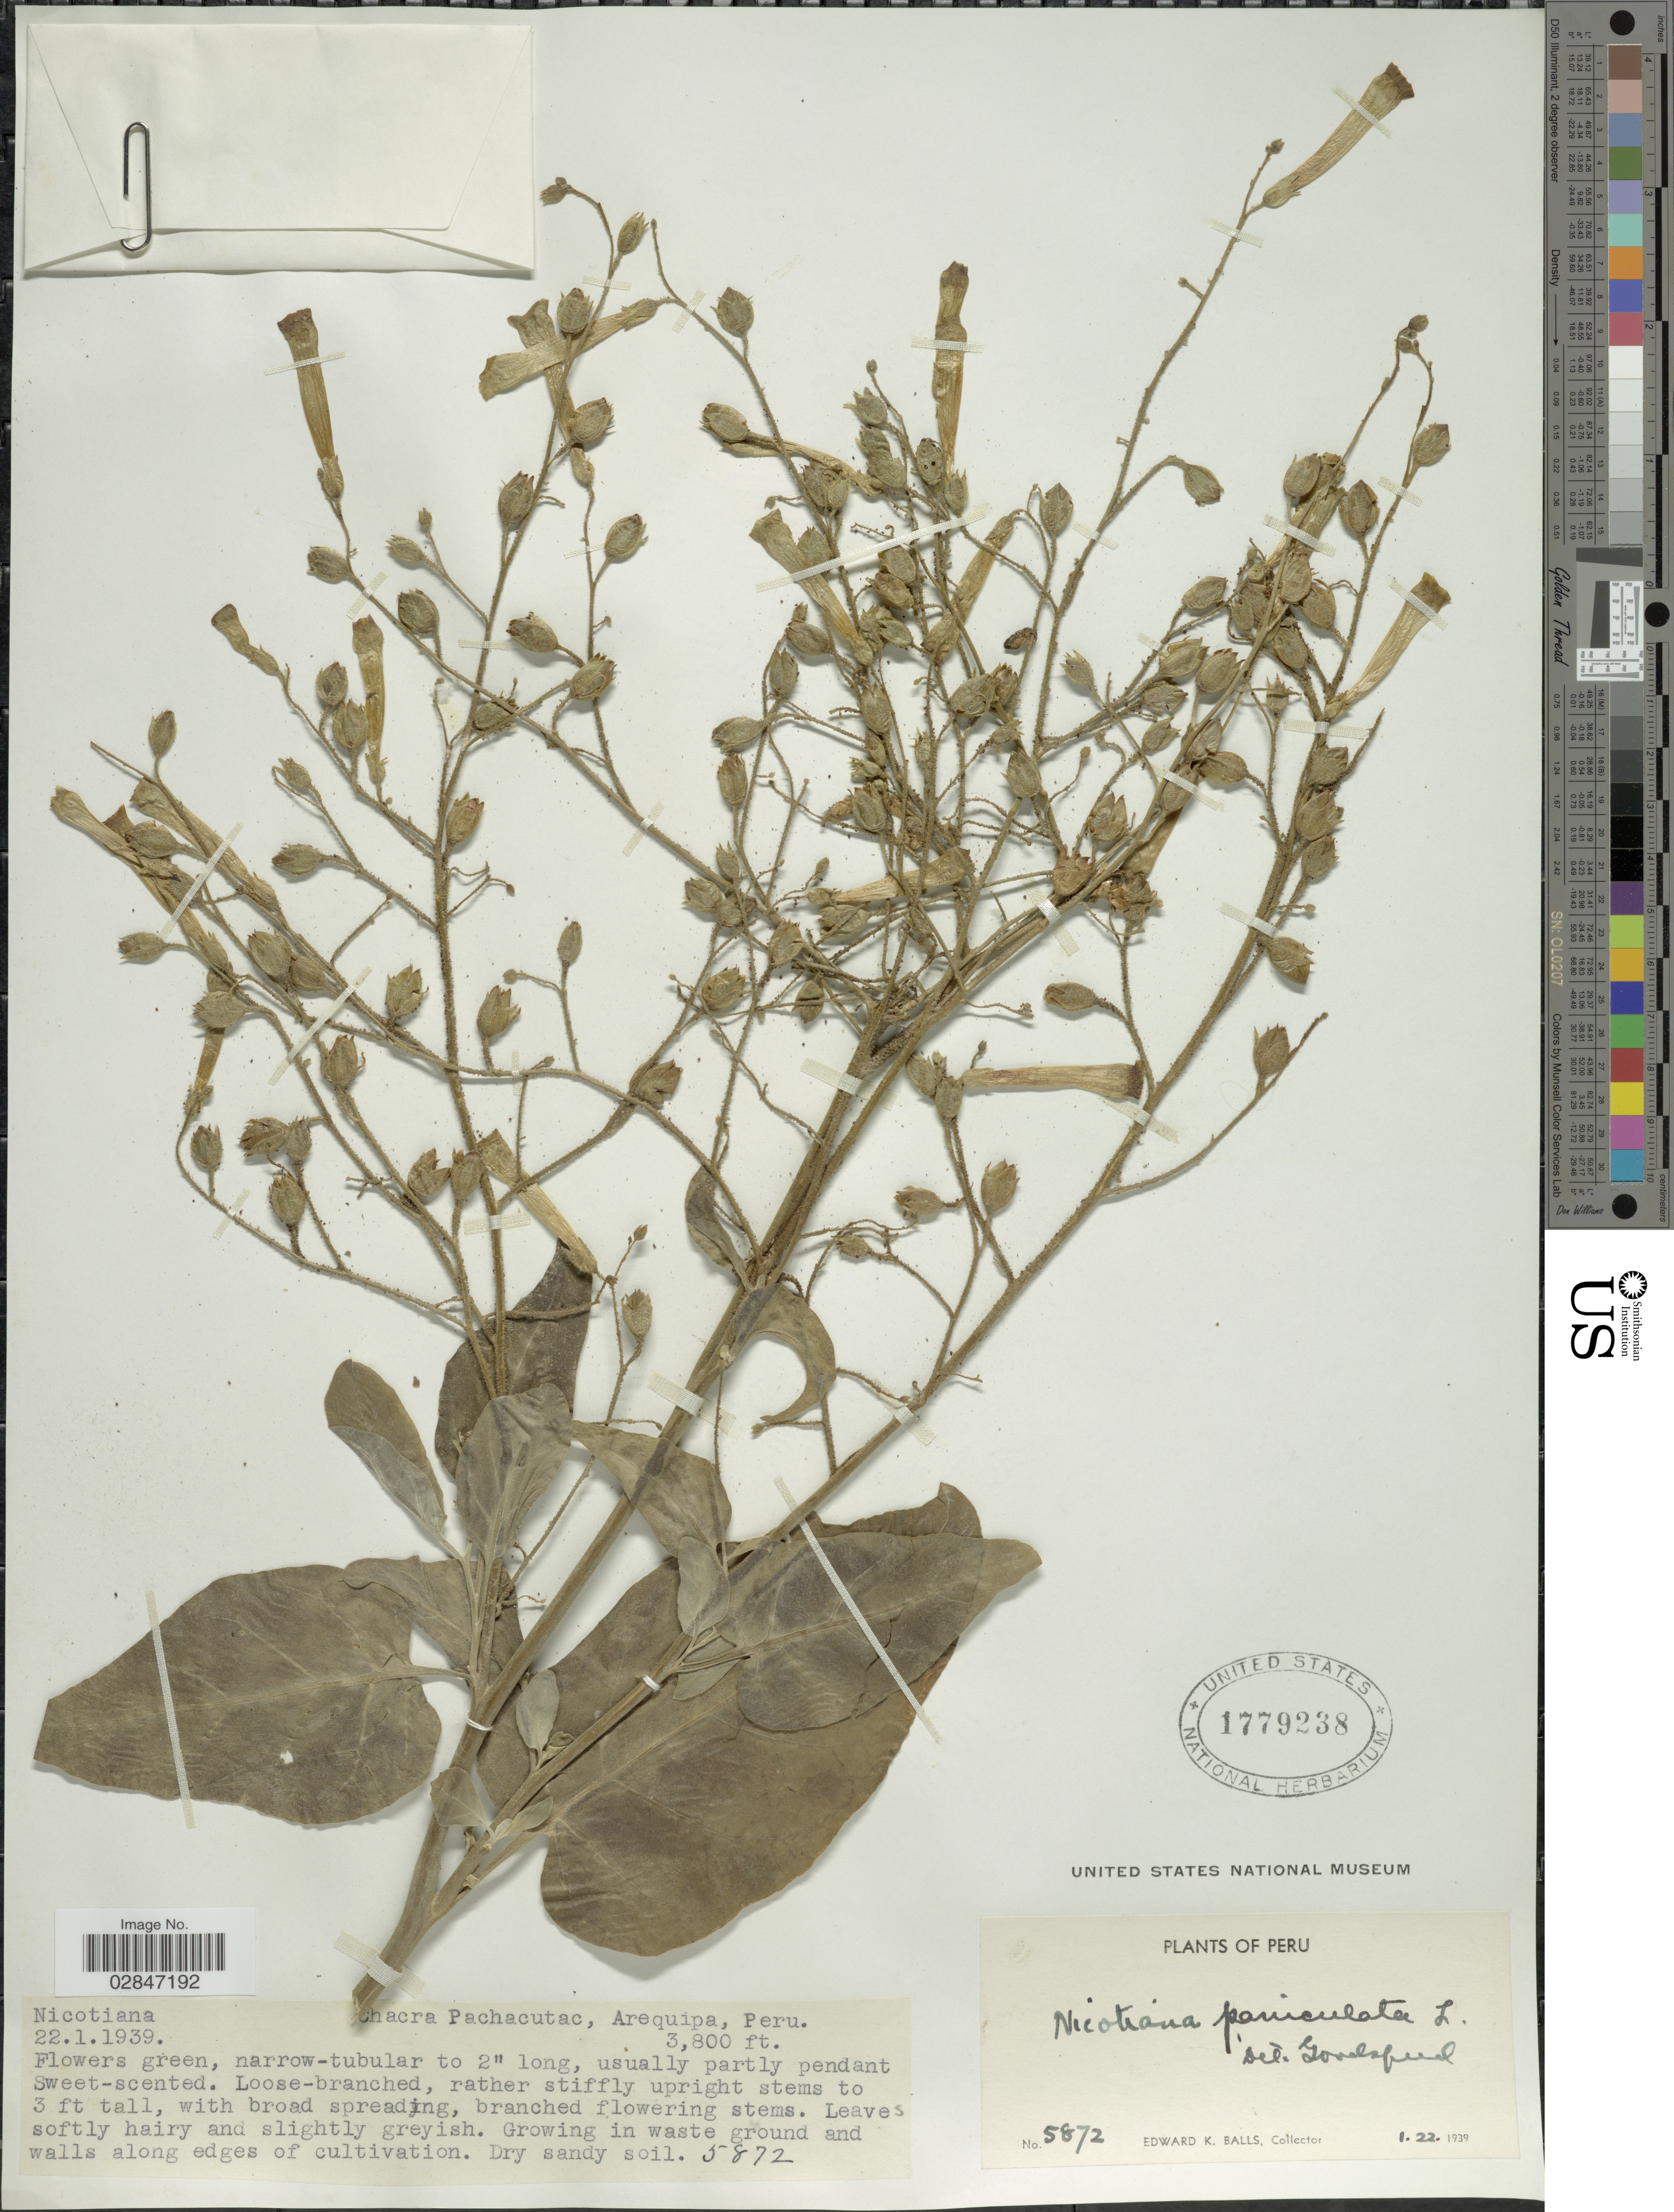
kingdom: Plantae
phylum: Tracheophyta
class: Magnoliopsida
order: Solanales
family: Solanaceae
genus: Nicotiana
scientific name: Nicotiana paniculata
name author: L.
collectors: E. K. Balls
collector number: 5872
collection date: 1939-01-22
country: Peru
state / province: Arequipa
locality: Chacra Pachacutac, Arequipa, Peru.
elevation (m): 1158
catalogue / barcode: US 1779238